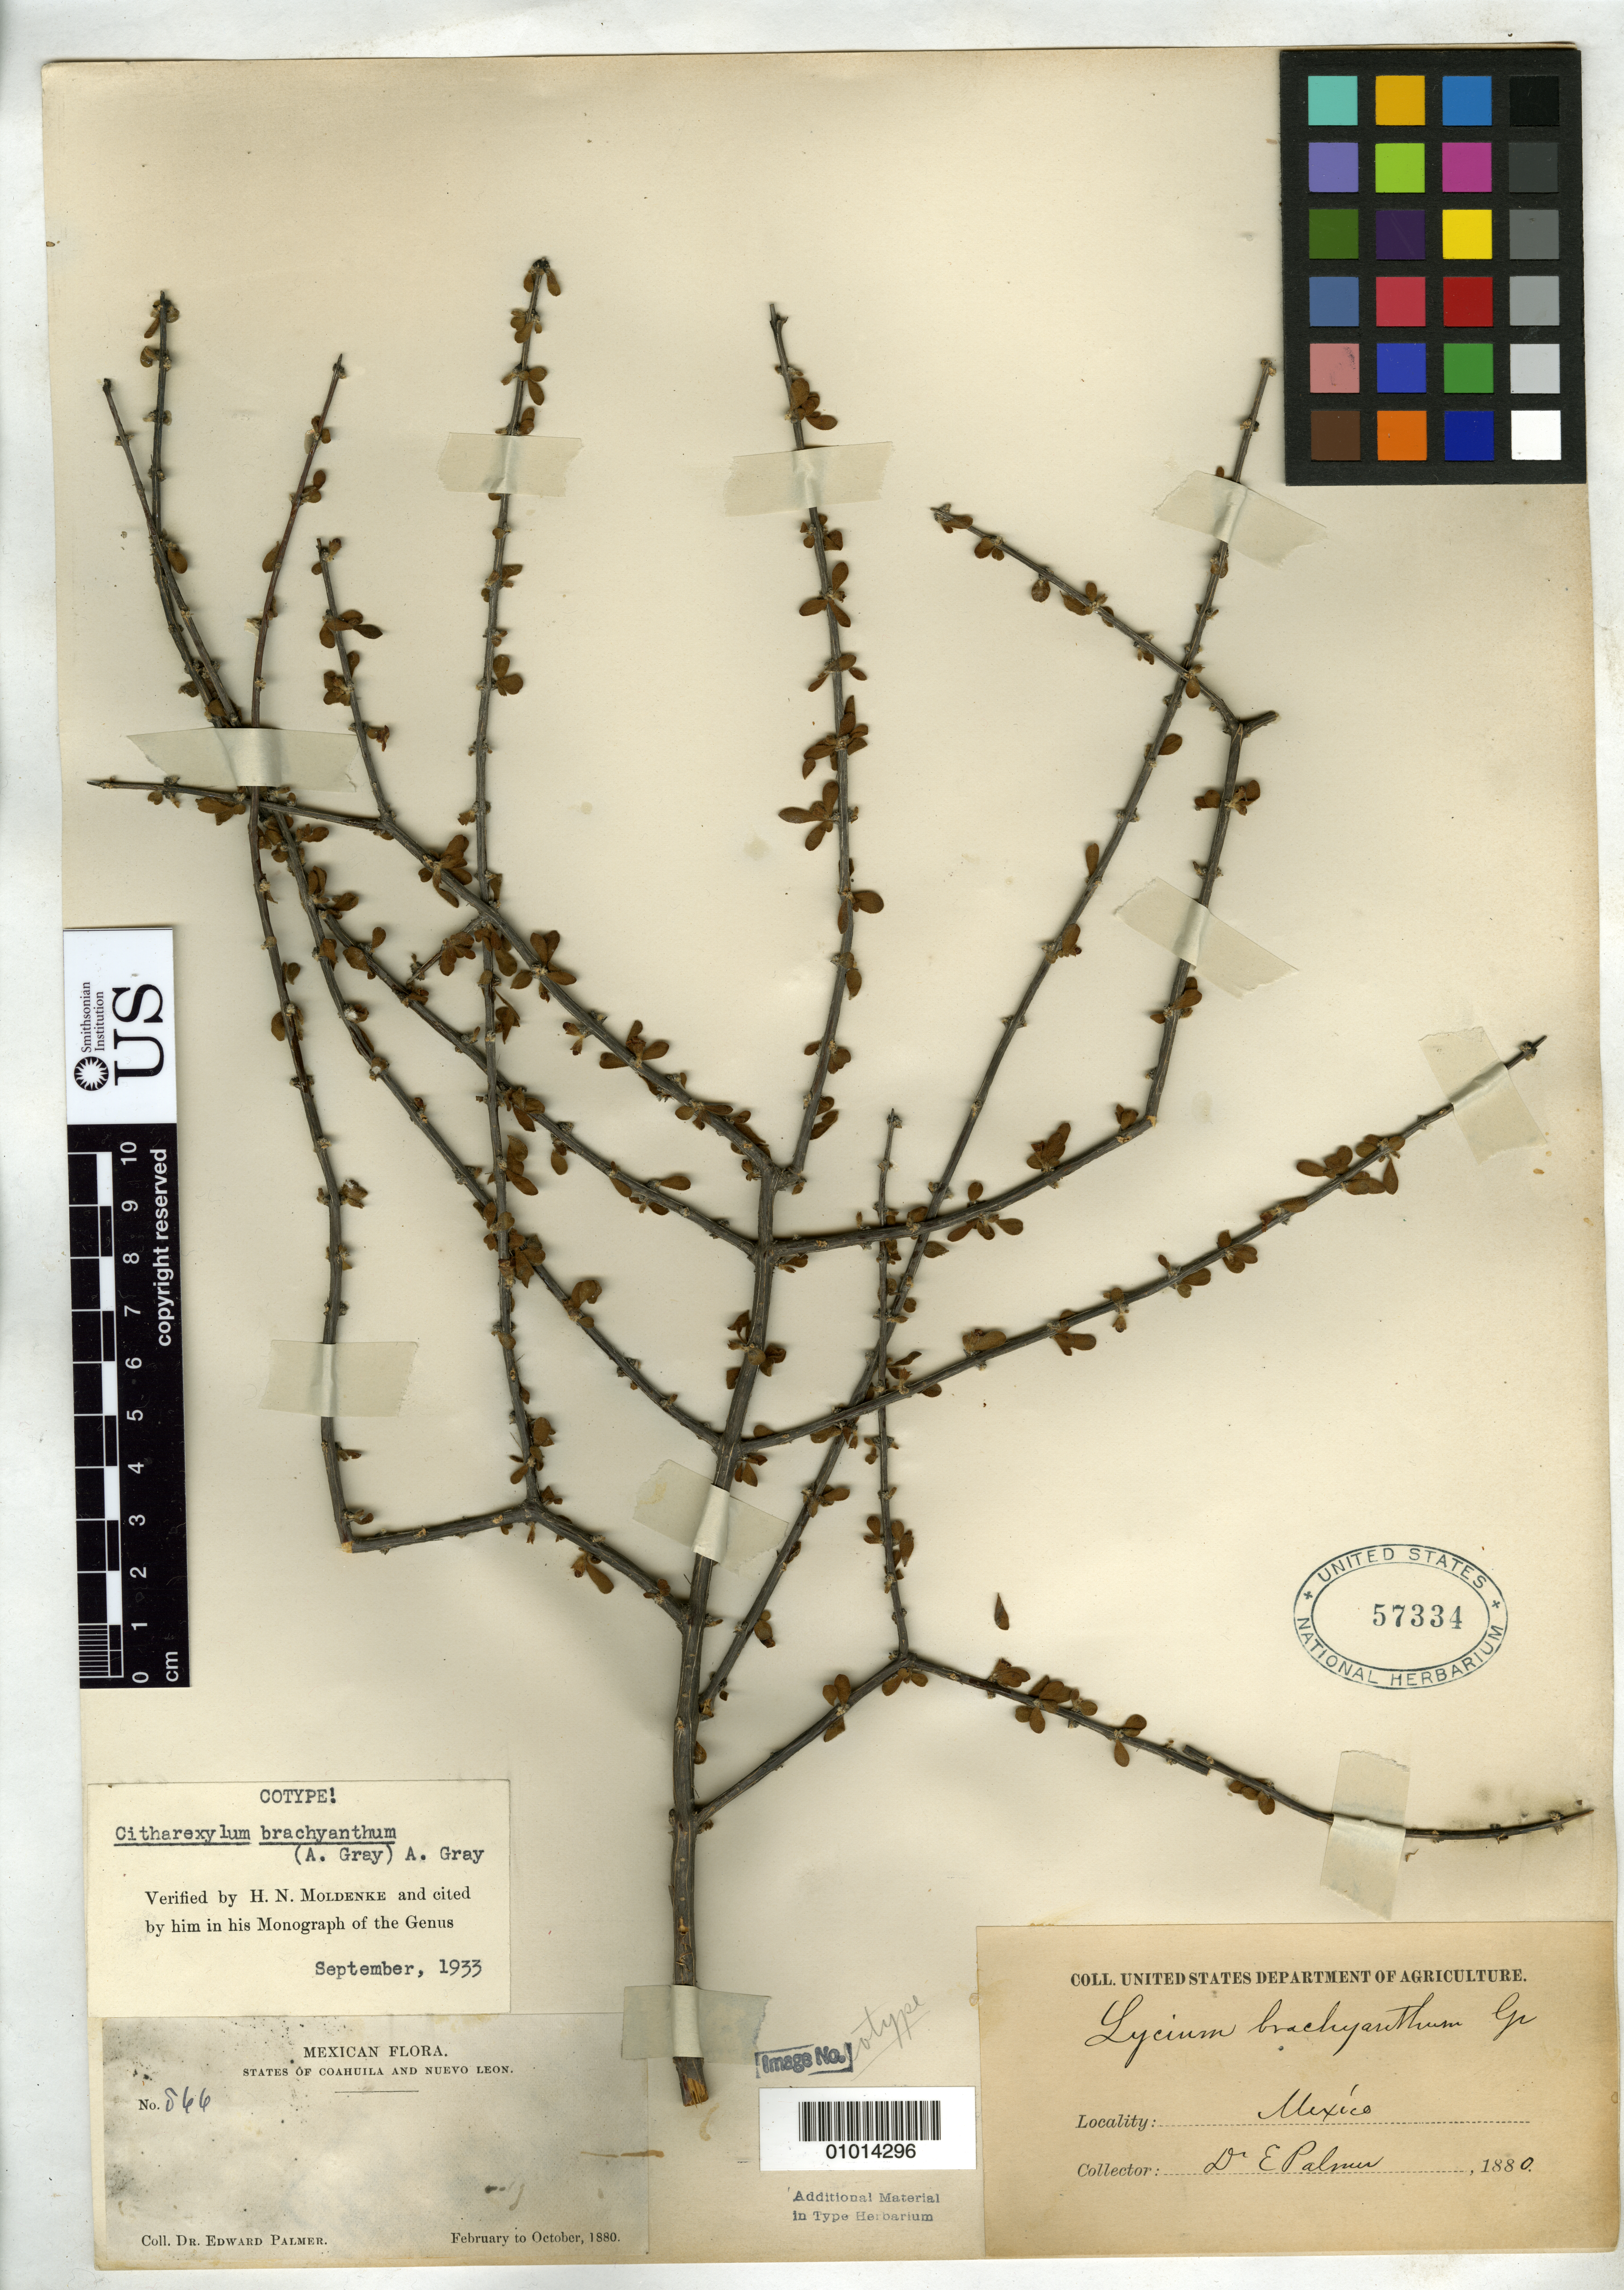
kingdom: Plantae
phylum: Tracheophyta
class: Magnoliopsida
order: Solanales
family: Solanaceae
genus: Lycium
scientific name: Lycium brachyanthum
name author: A. Gray ex Hemsl.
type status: Isosyntype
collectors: E. Palmer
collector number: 866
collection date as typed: Feb 1880 to -- Oct 1880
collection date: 1880-02/1880-10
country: Mexico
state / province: Coahuila / Nuevo León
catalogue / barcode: US 57334